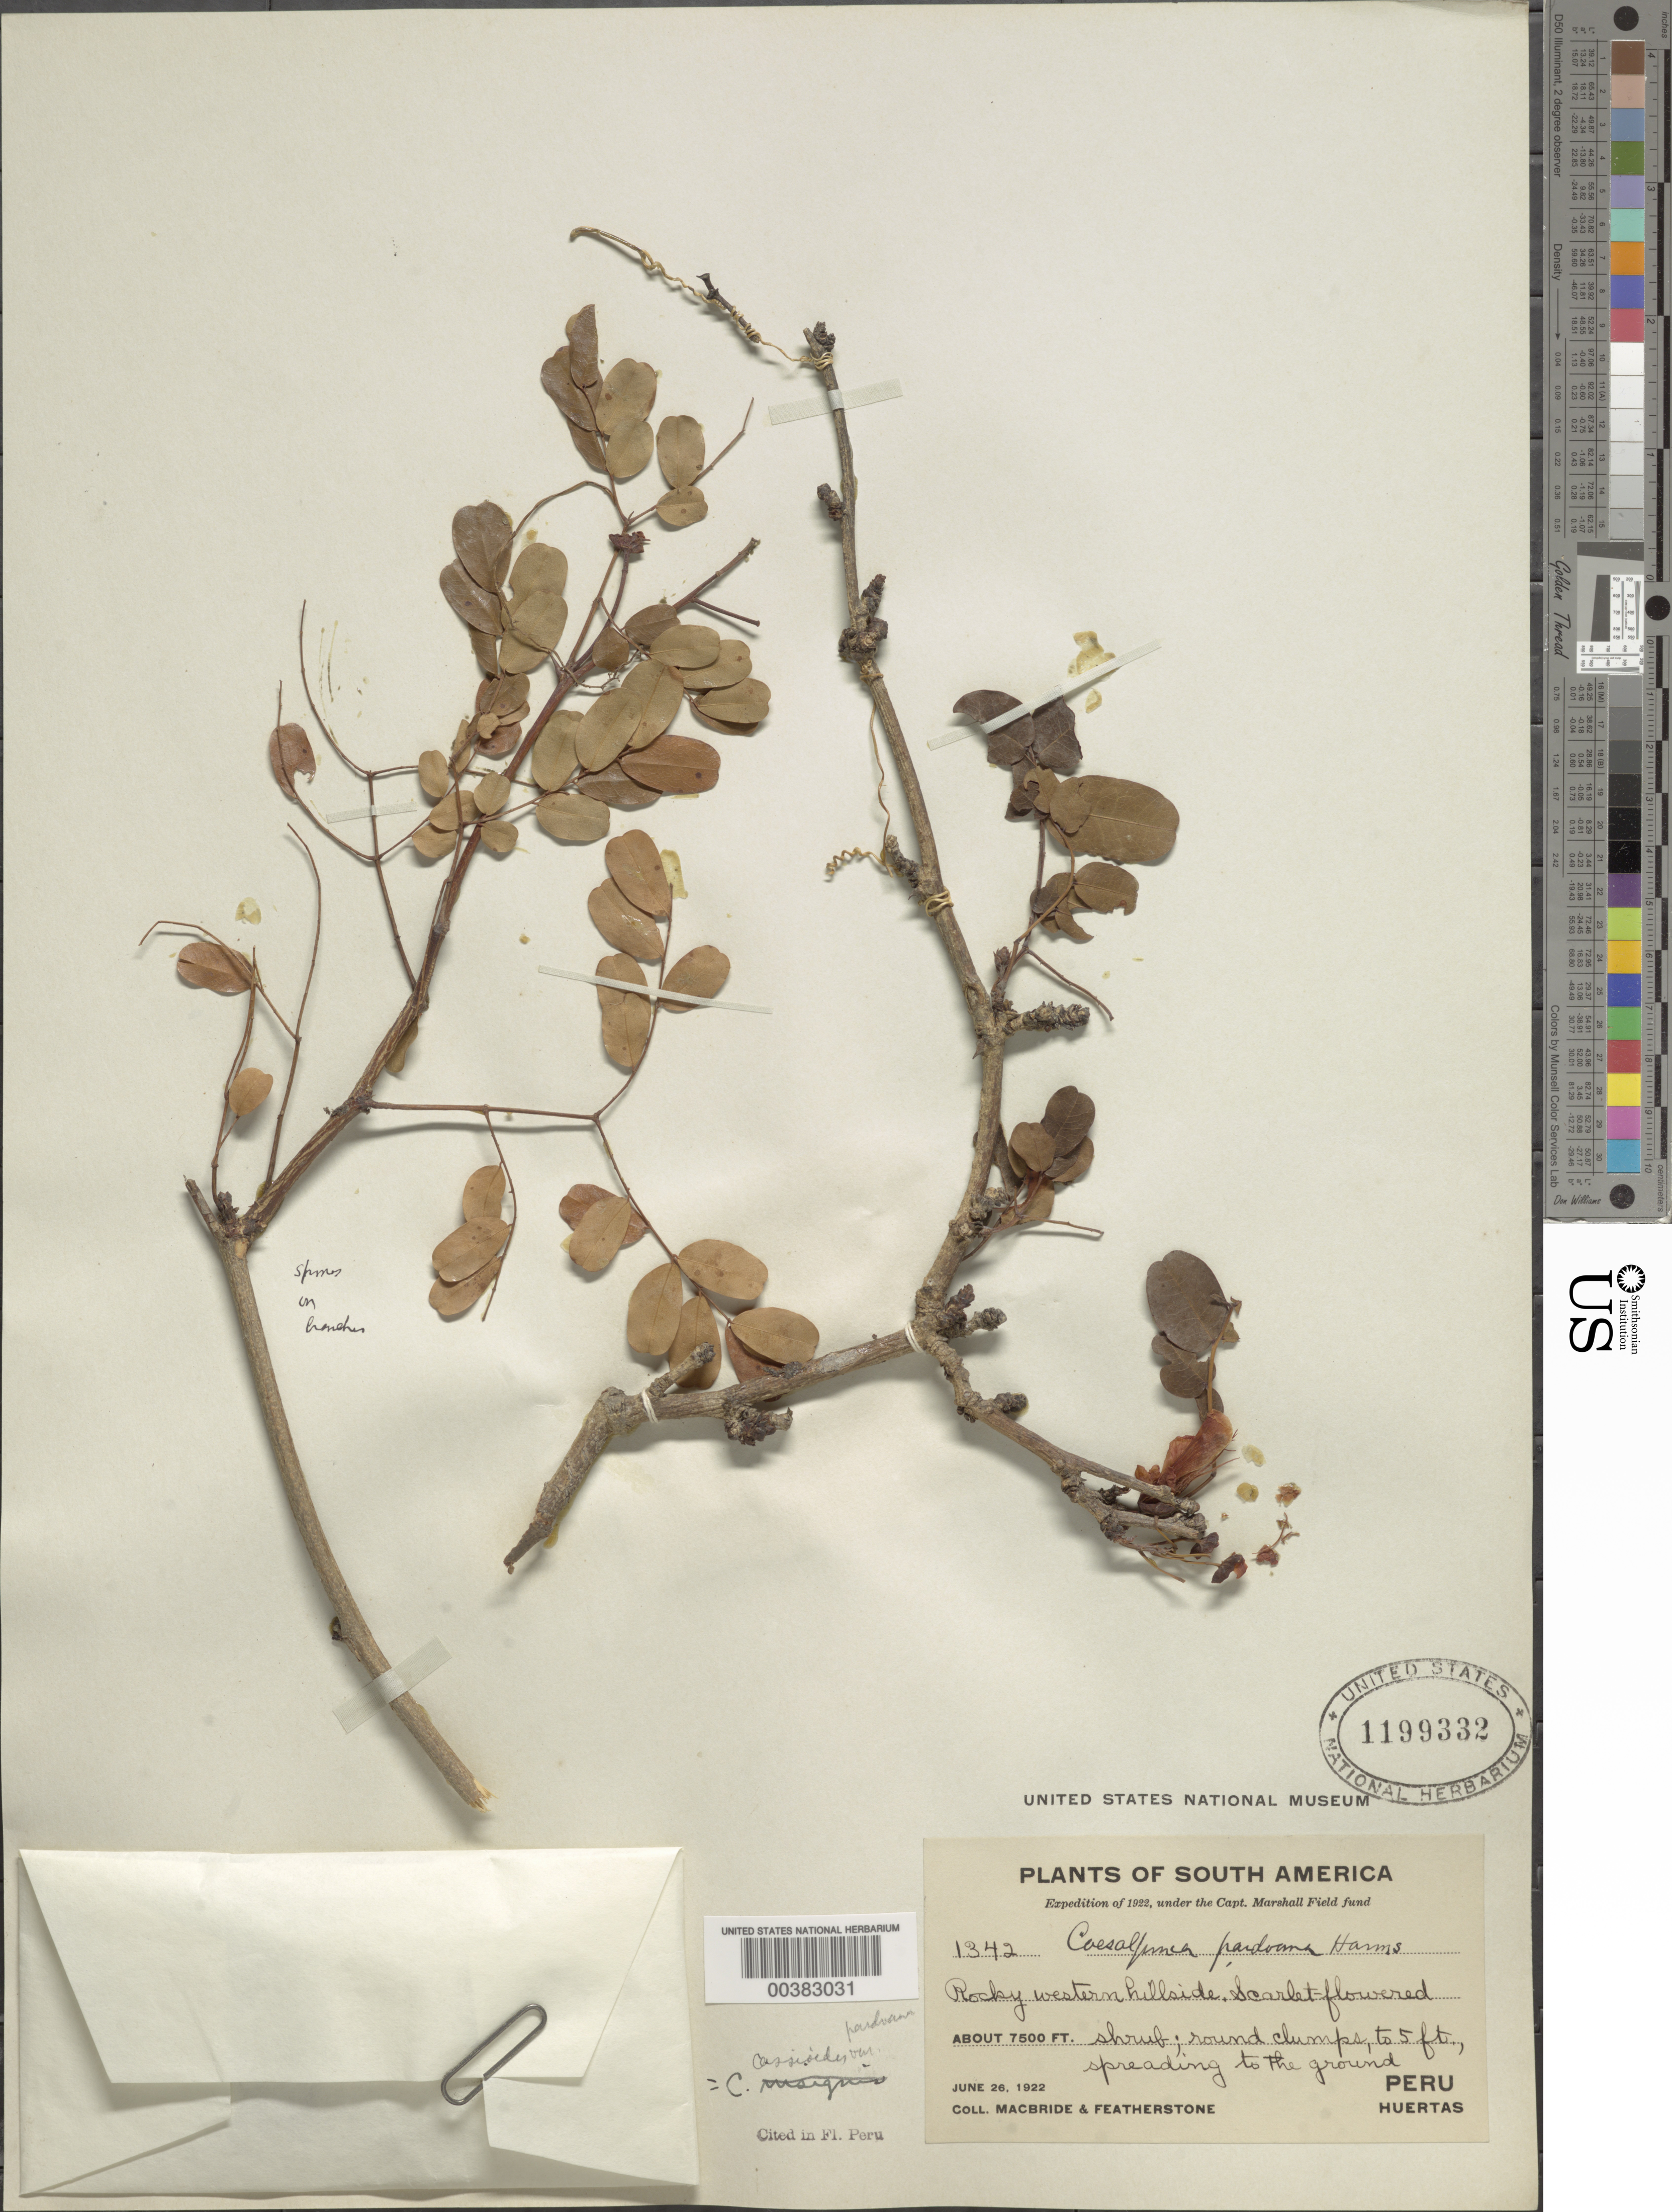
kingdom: Plantae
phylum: Tracheophyta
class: Magnoliopsida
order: Fabales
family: Fabaceae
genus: Caesalpinia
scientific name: Caesalpinia cassioides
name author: Willd.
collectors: J. F. Macbride & W. Featherstone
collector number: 1342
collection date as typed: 26 Jun 1922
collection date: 1922-06-26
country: Peru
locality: Huertas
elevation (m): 2286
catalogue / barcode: US 1199332